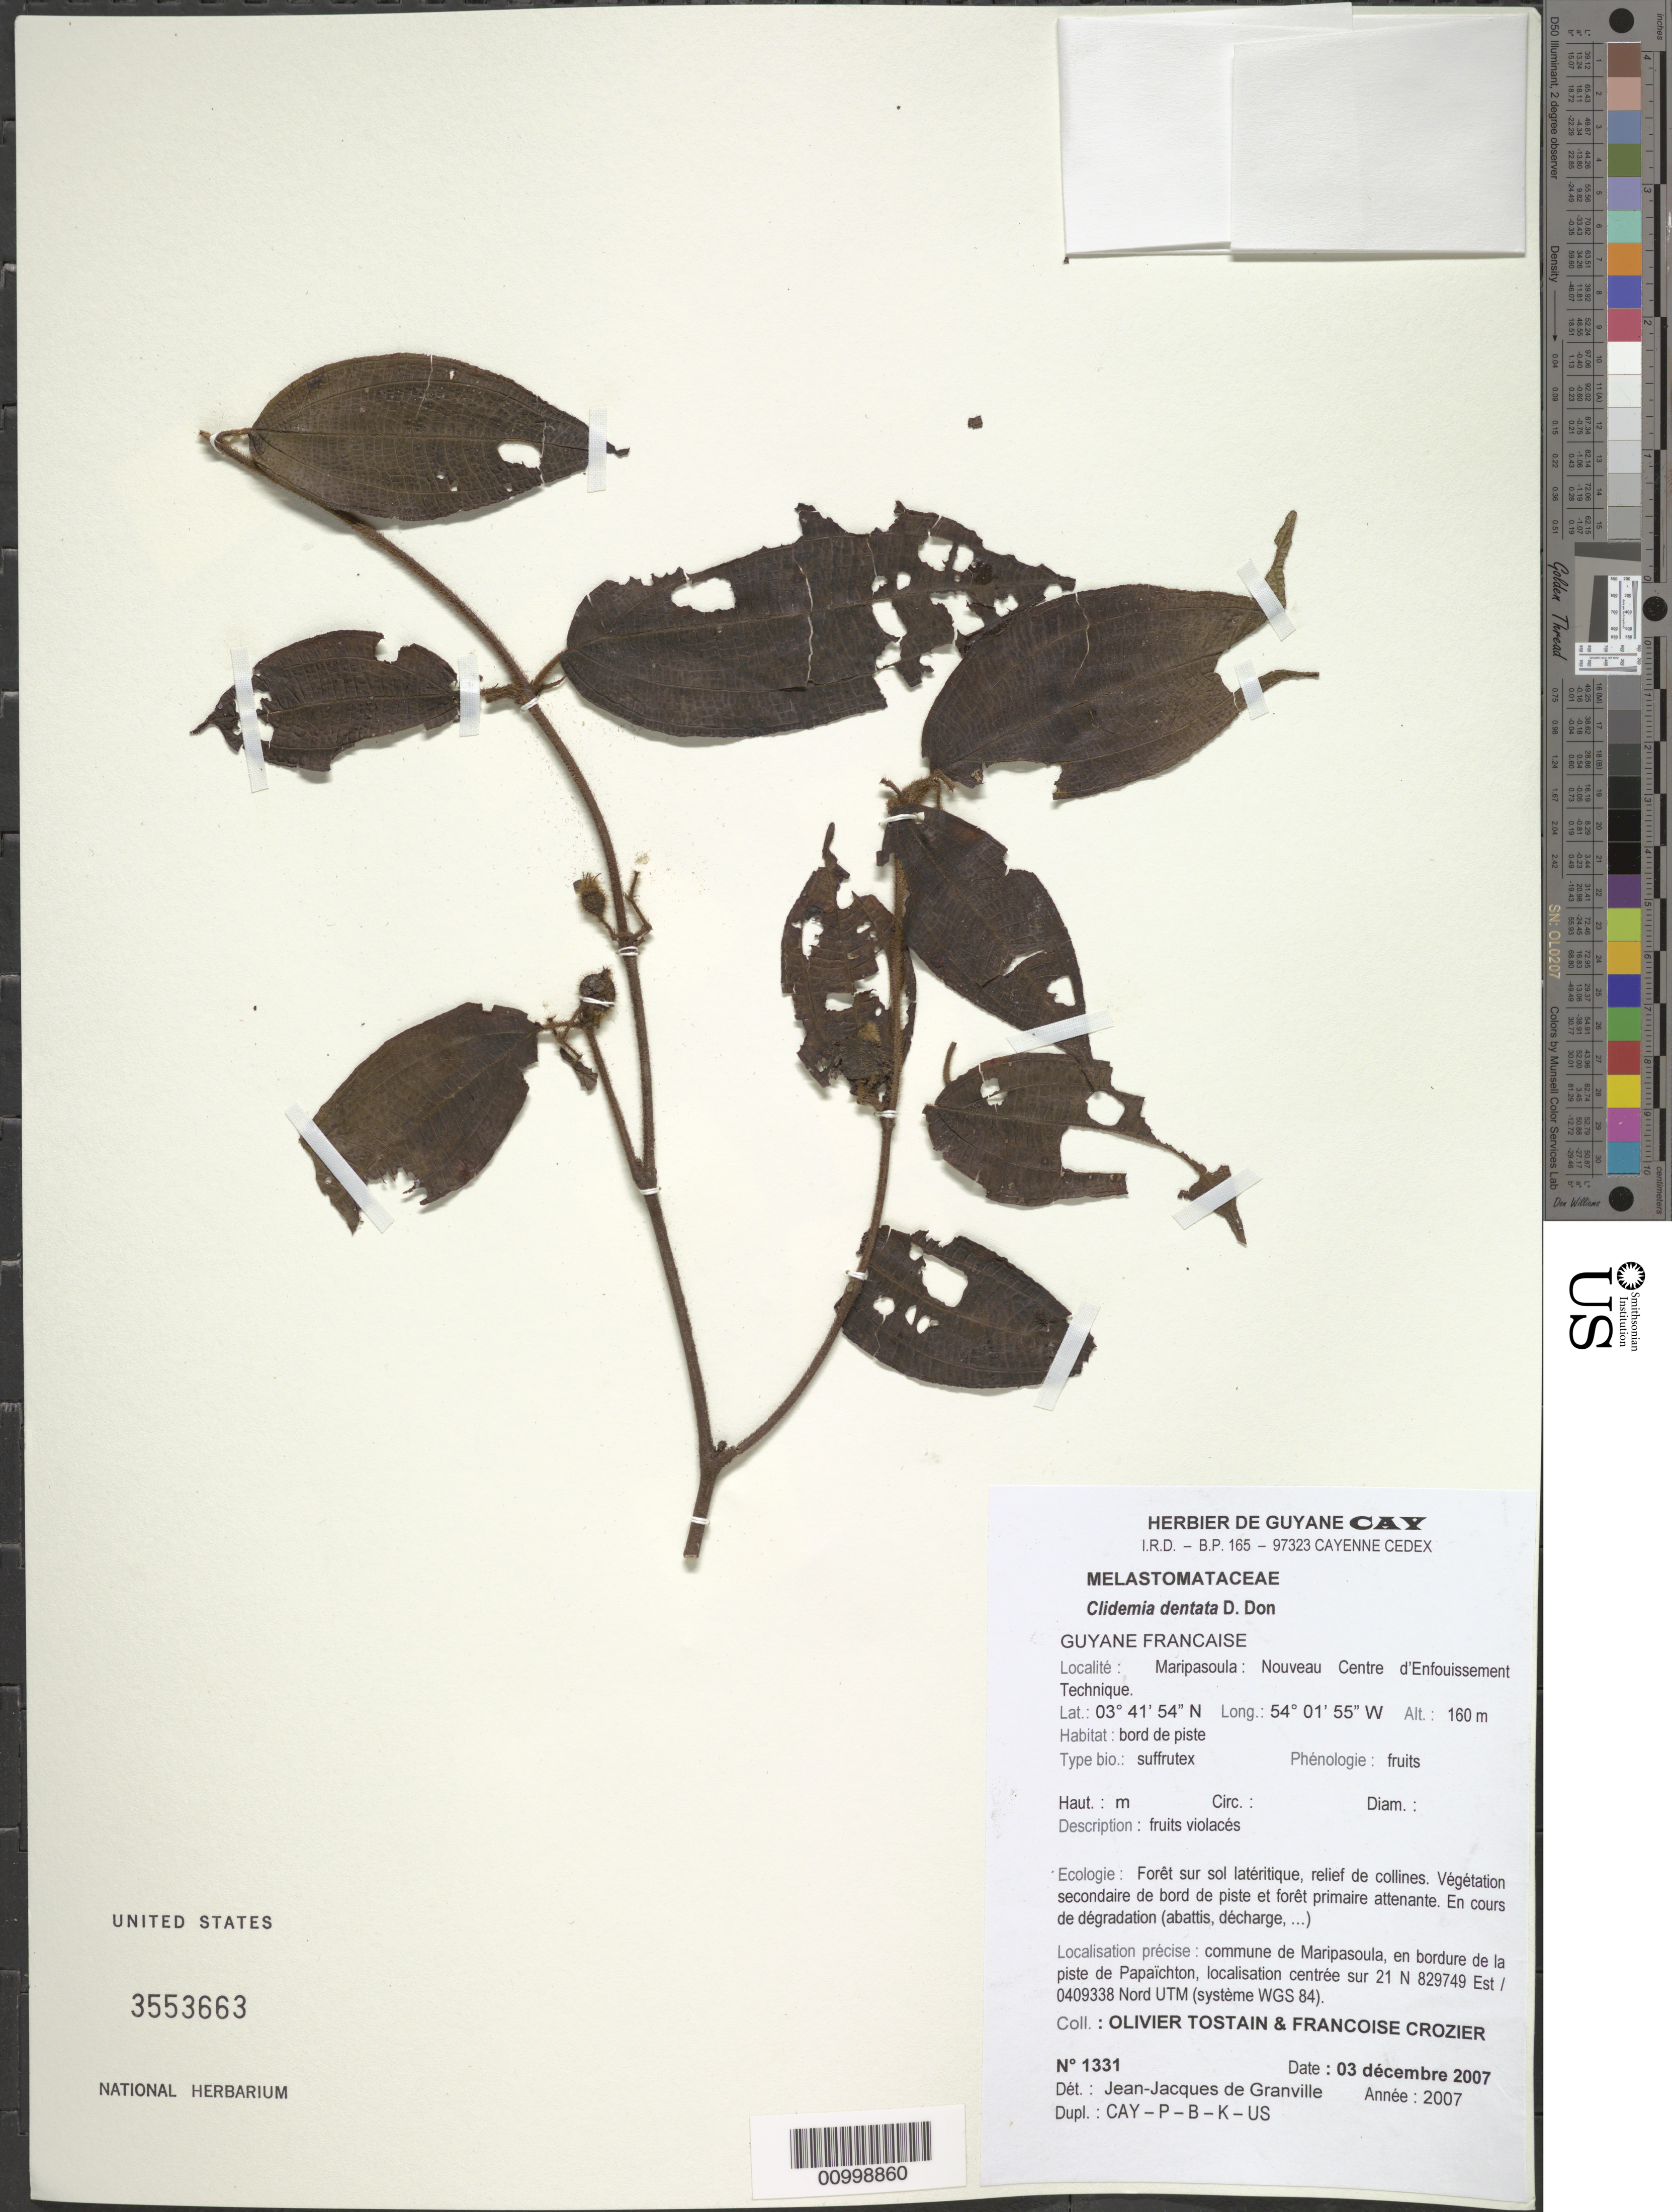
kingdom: Plantae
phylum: Tracheophyta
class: Magnoliopsida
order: Myrtales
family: Melastomataceae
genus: Clidemia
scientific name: Clidemia dentata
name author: D. Don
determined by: Granville, J. J. de, (CAY), Institut de Recherche pour le Developpement (IRD) (FRENCH GUIANA)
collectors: O. Tostain & F. Crozier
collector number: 1331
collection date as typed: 3-Dec-07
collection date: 2007-12-03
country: French Guiana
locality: Maripasoula: Noveau Centre d'Enfouissement Technique; commune de Marpasoula, en bordure de la piste de Papaïchton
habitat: Foret sur sol lateritique, relief de collines. Veg secondaire de bord de piste et foret primaire attente. En cours de degredation (abattis, decharge)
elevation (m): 160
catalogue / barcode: US 3553663